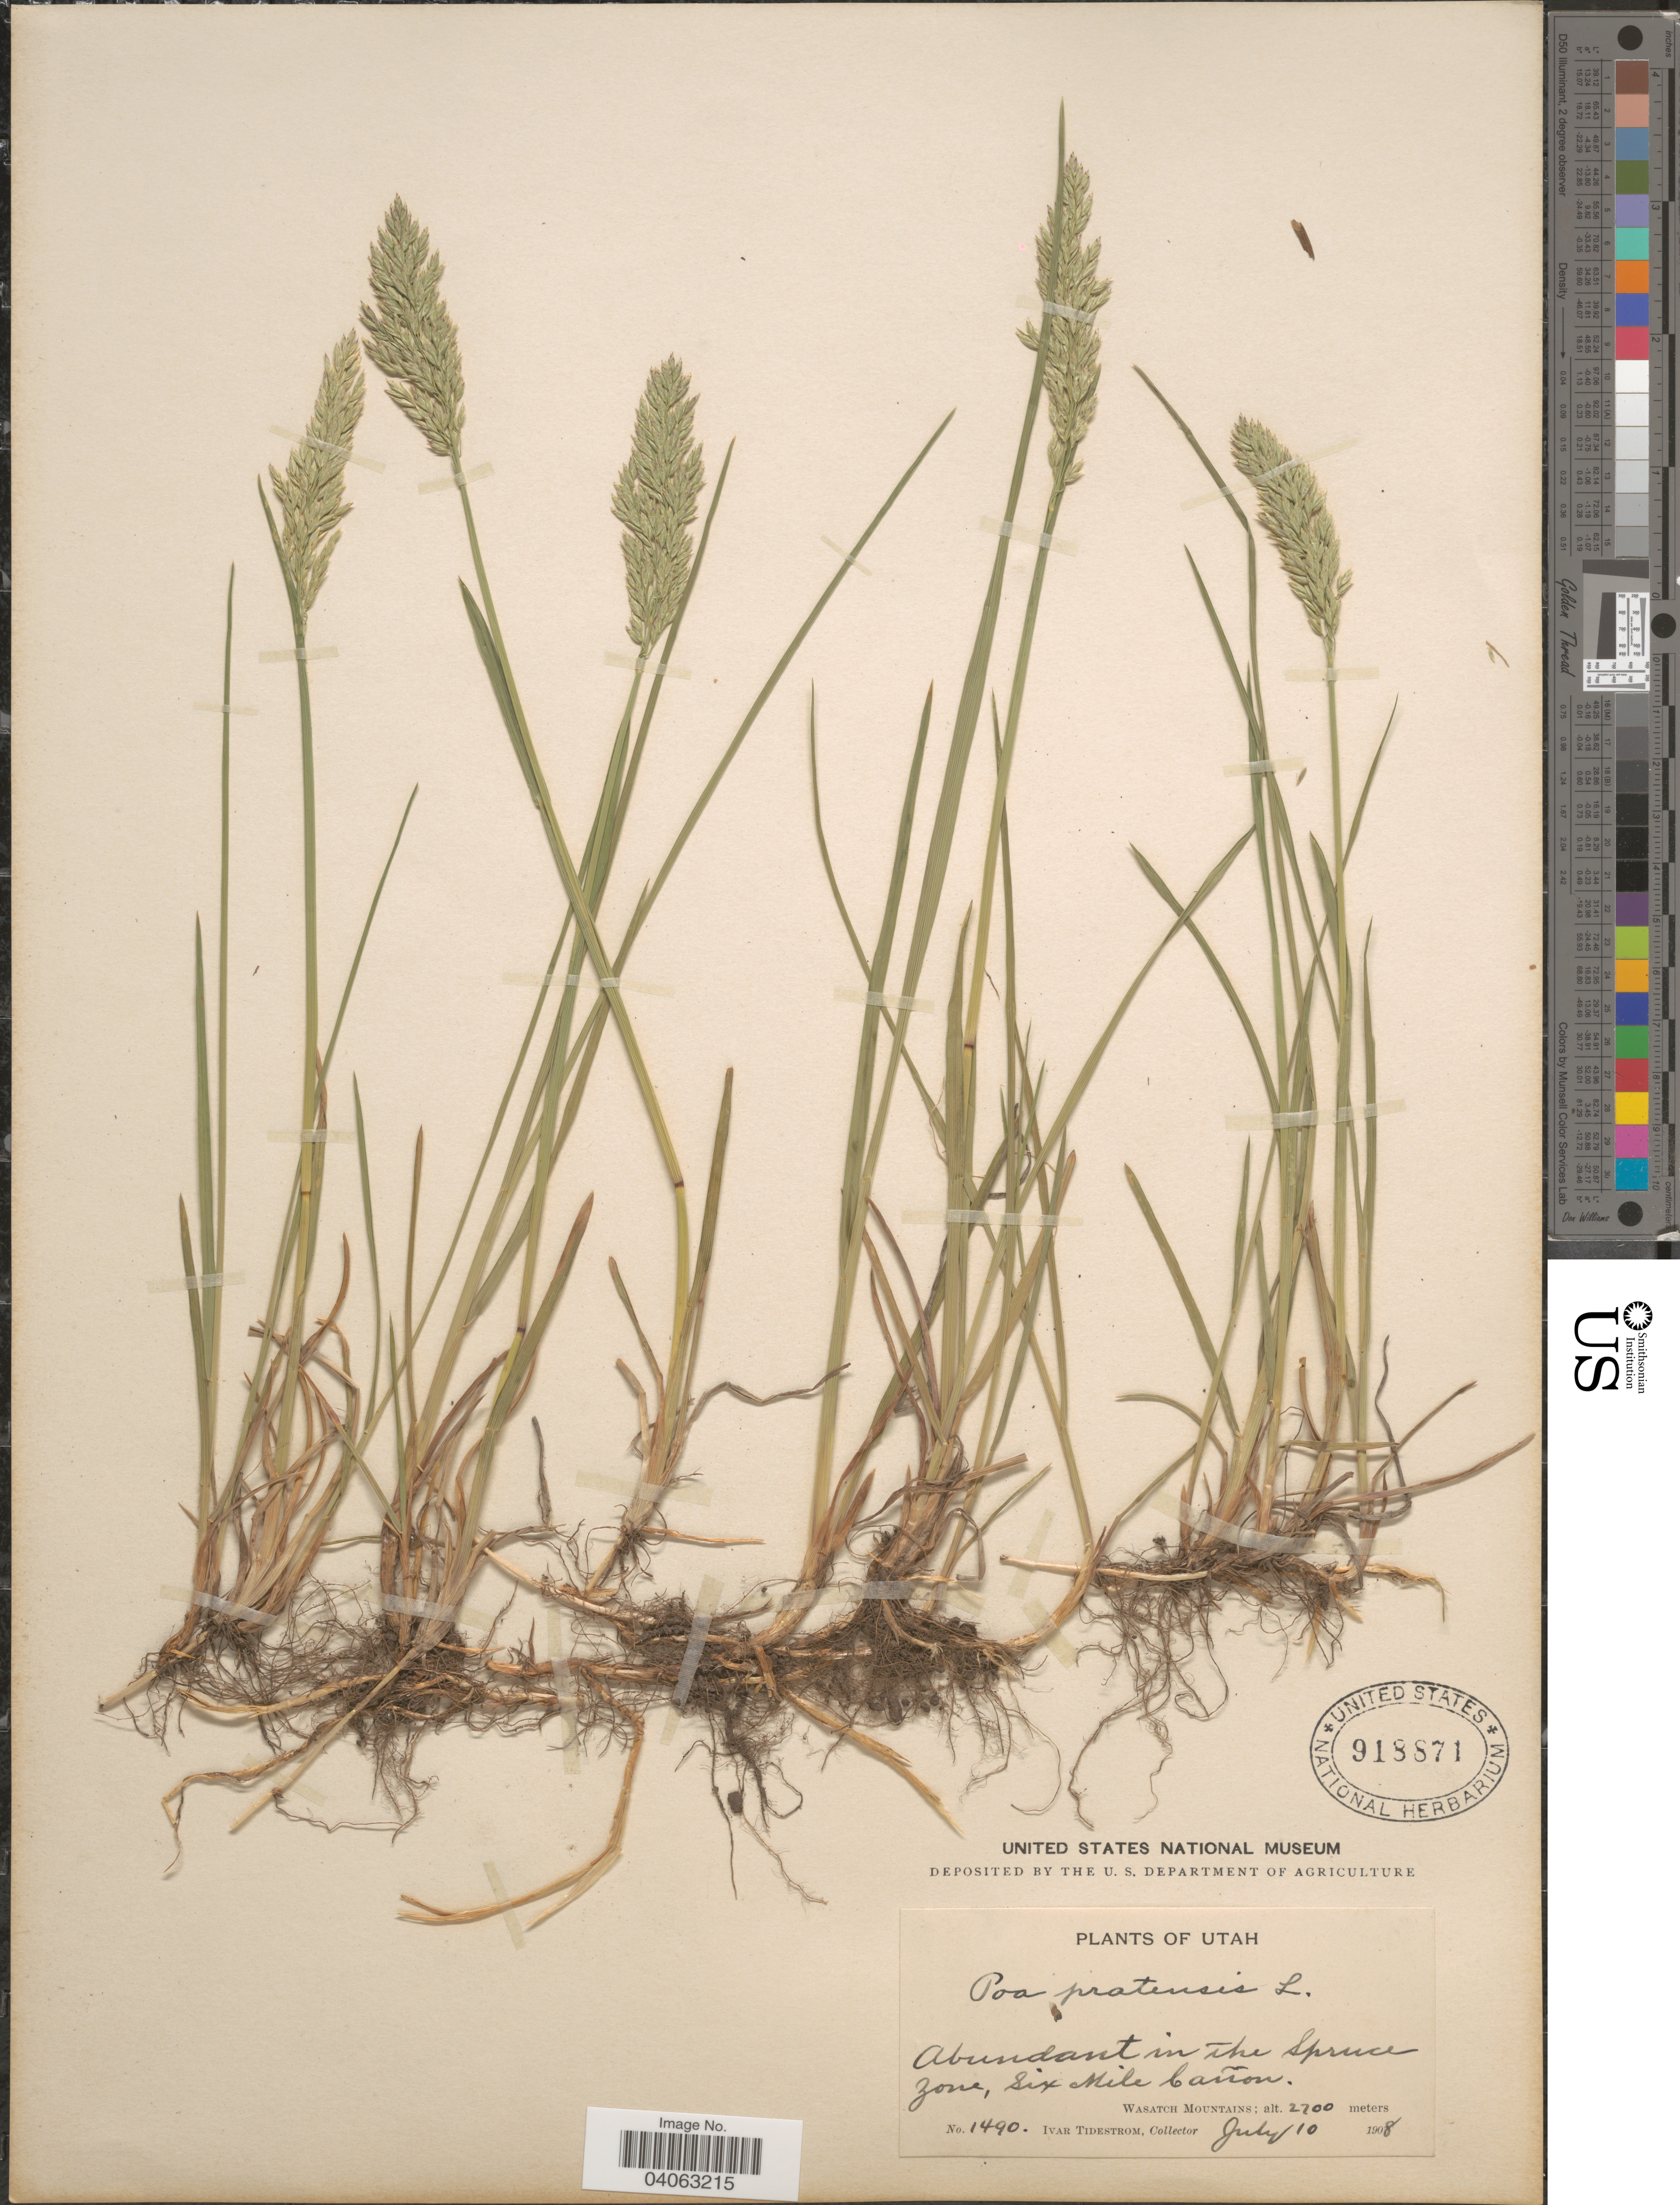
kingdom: Plantae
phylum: Tracheophyta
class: Liliopsida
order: Poales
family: Poaceae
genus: Poa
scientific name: Poa pratensis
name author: L.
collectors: I. F. Tidestrom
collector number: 1490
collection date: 1908-07-10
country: United States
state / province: Utah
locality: In the Spruce Zone, Six Mile Cañon. Wasatch Mountains.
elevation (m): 2700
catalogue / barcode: US 918871